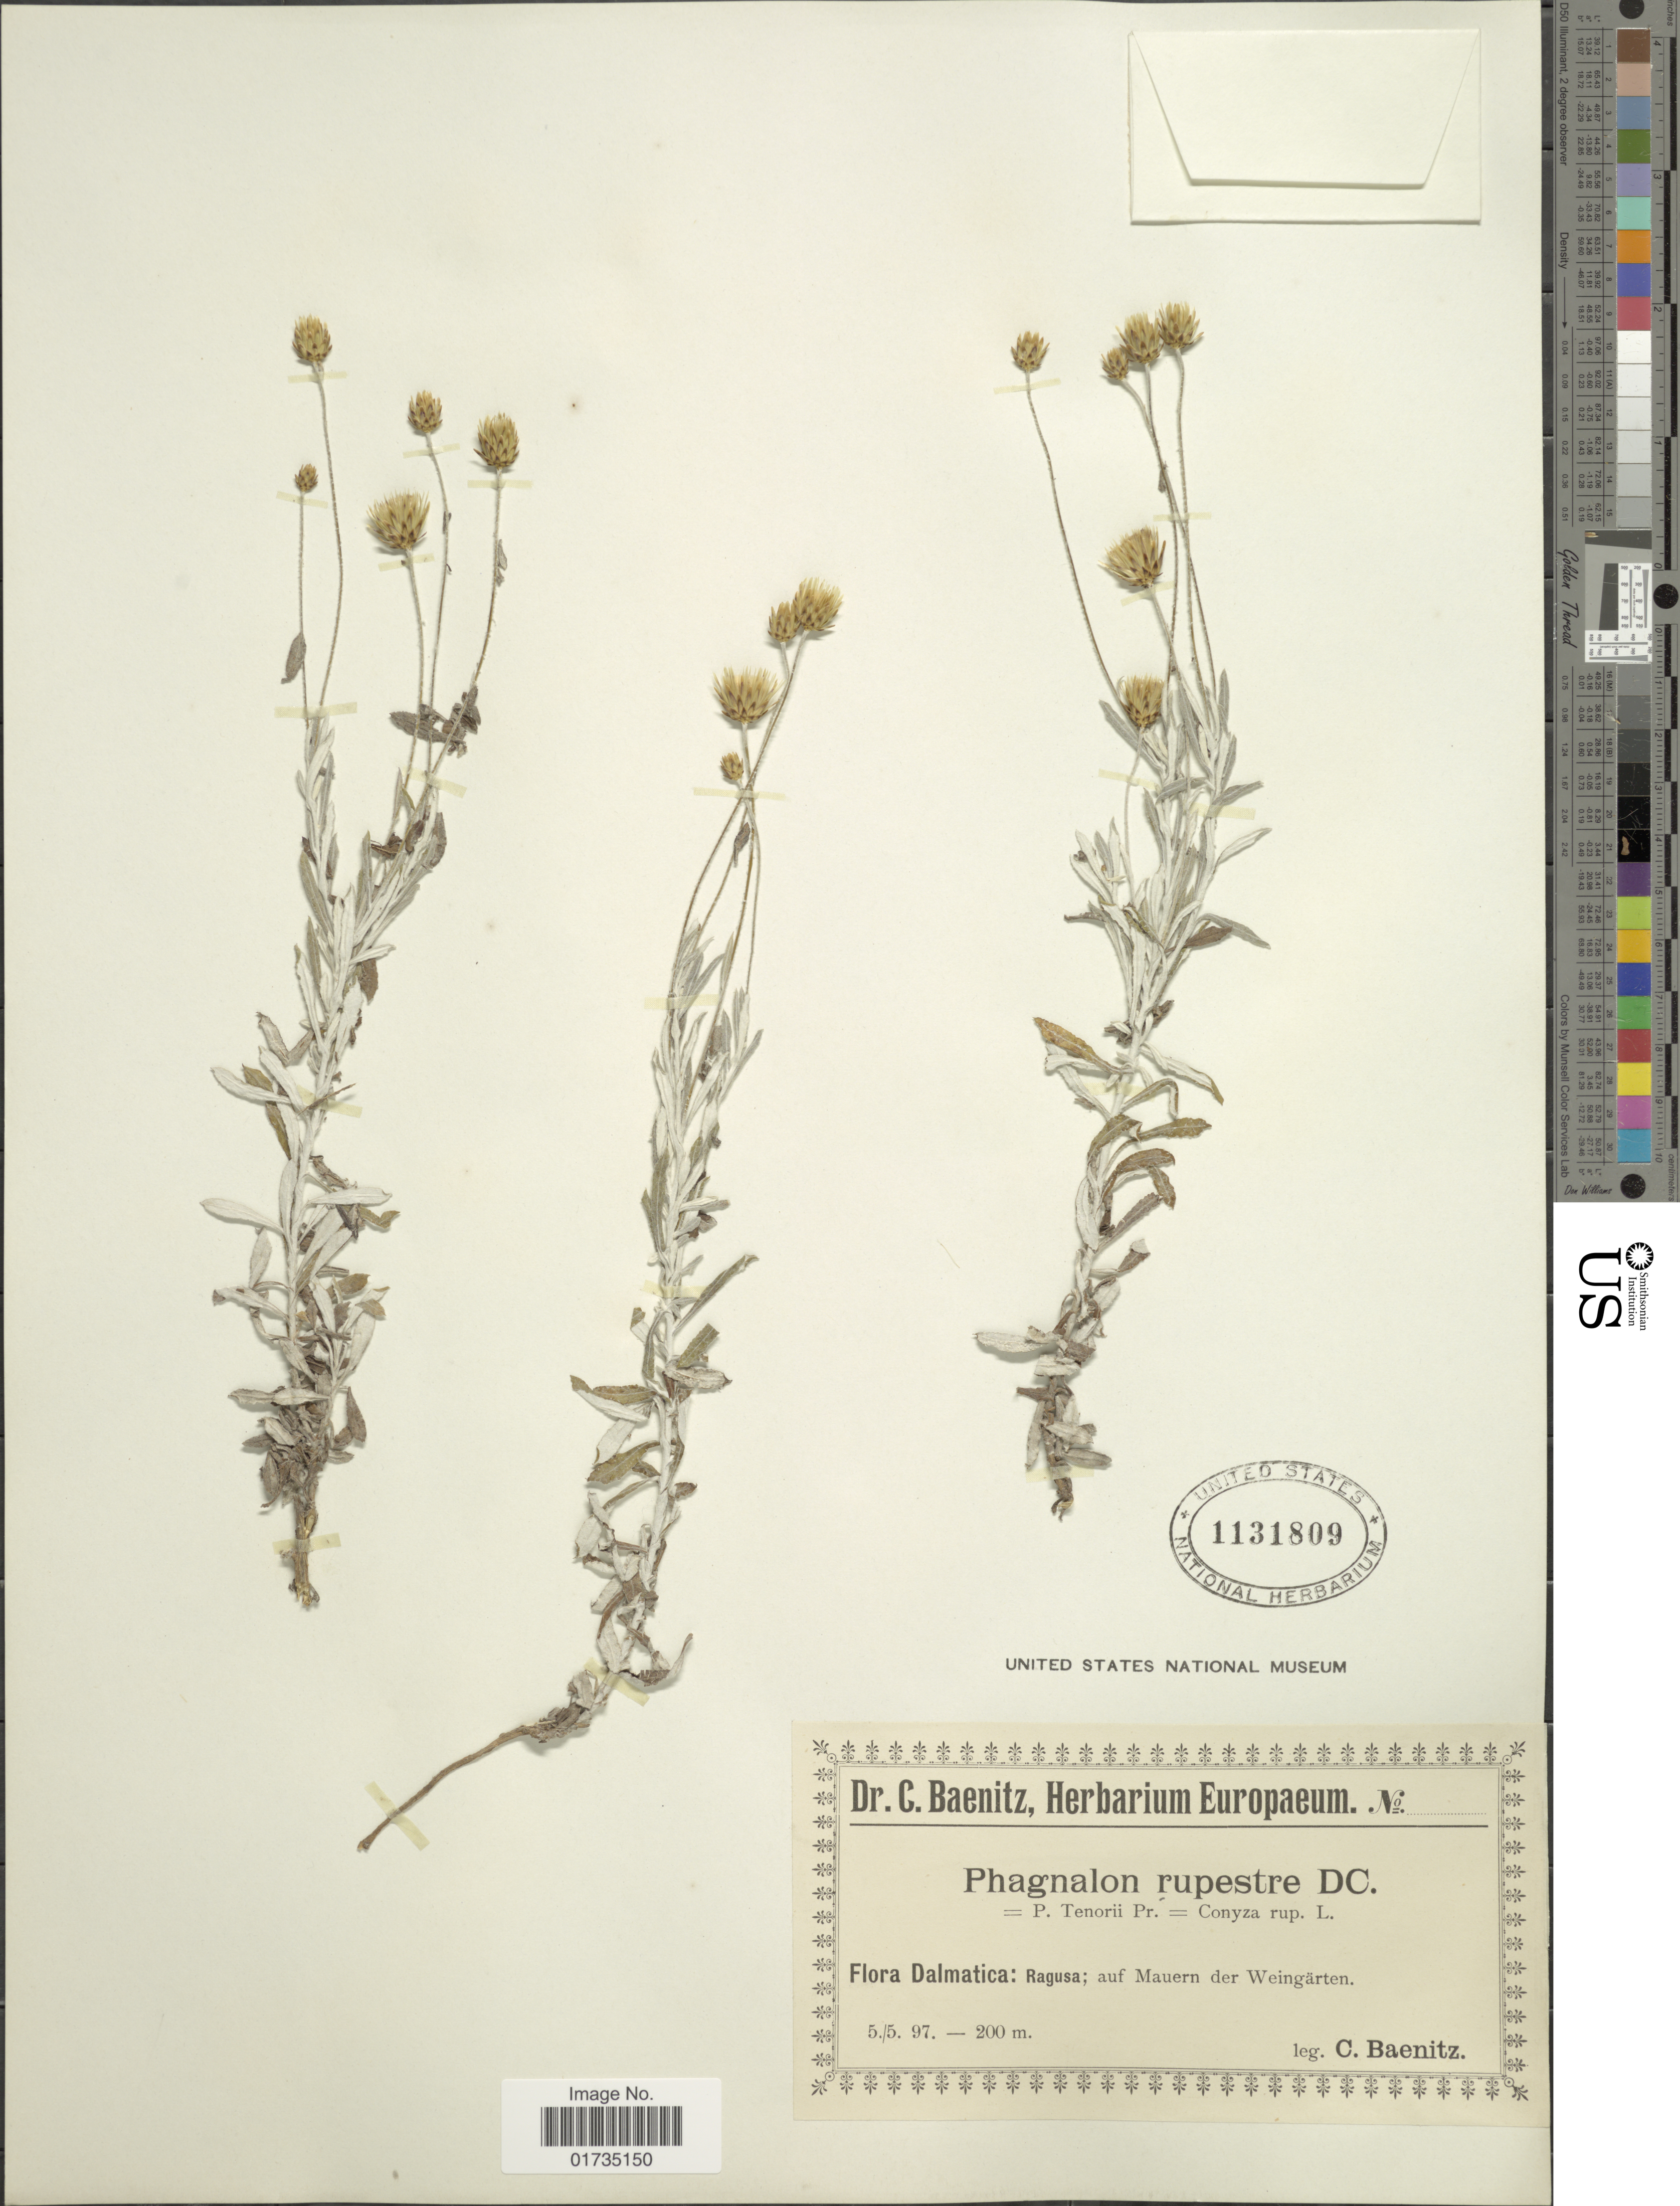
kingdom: Plantae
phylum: Tracheophyta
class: Magnoliopsida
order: Asterales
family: Asteraceae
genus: Phagnalon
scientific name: Phagnalon rupestre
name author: (L.) DC.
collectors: C. G. Baenitz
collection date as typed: Transcribed d/m/y: 5/5/97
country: Croatia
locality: Dalmatica: Ragusa; auf Mauern der Weingarten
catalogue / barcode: US 1131809